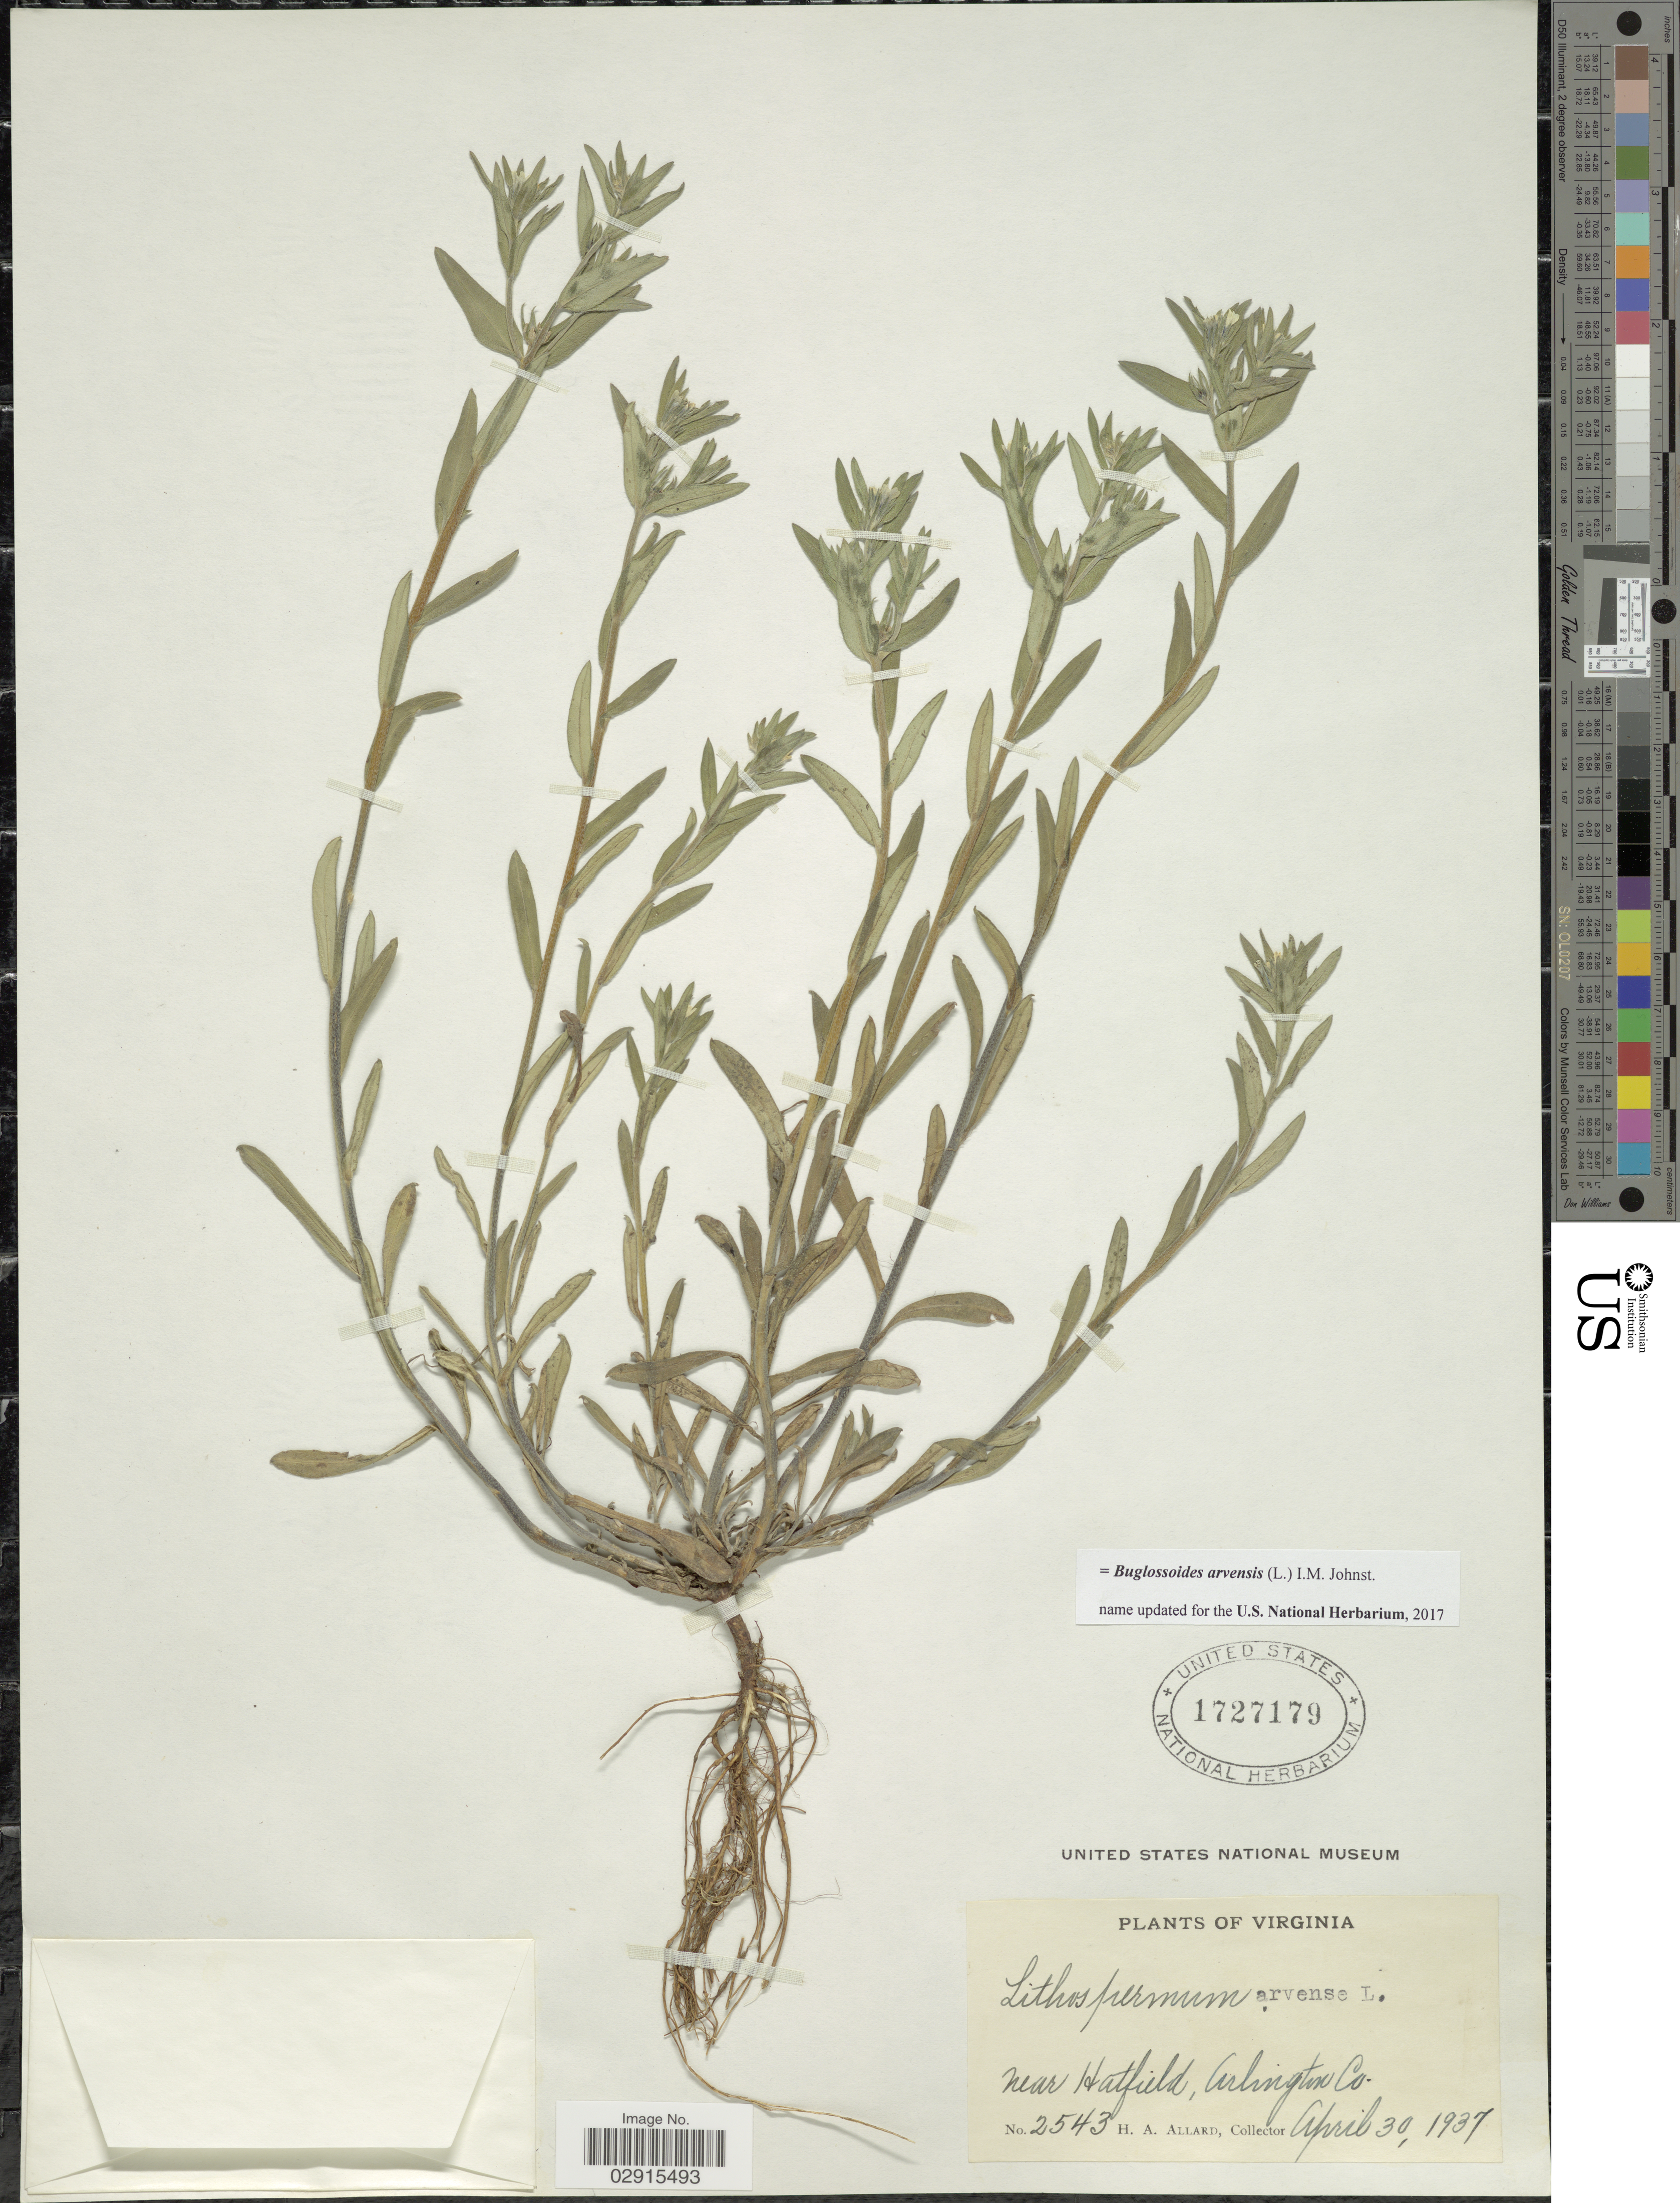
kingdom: Plantae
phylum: Tracheophyta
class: Magnoliopsida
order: Boraginales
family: Boraginaceae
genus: Buglossoides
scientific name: Buglossoides arvensis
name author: (L.) I.M. Johnst.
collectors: H. A. Allard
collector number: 2543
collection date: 1937-04-30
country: United States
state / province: Virginia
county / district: Arlington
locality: Near Hatfield, Arlington Co.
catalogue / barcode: US 1727179